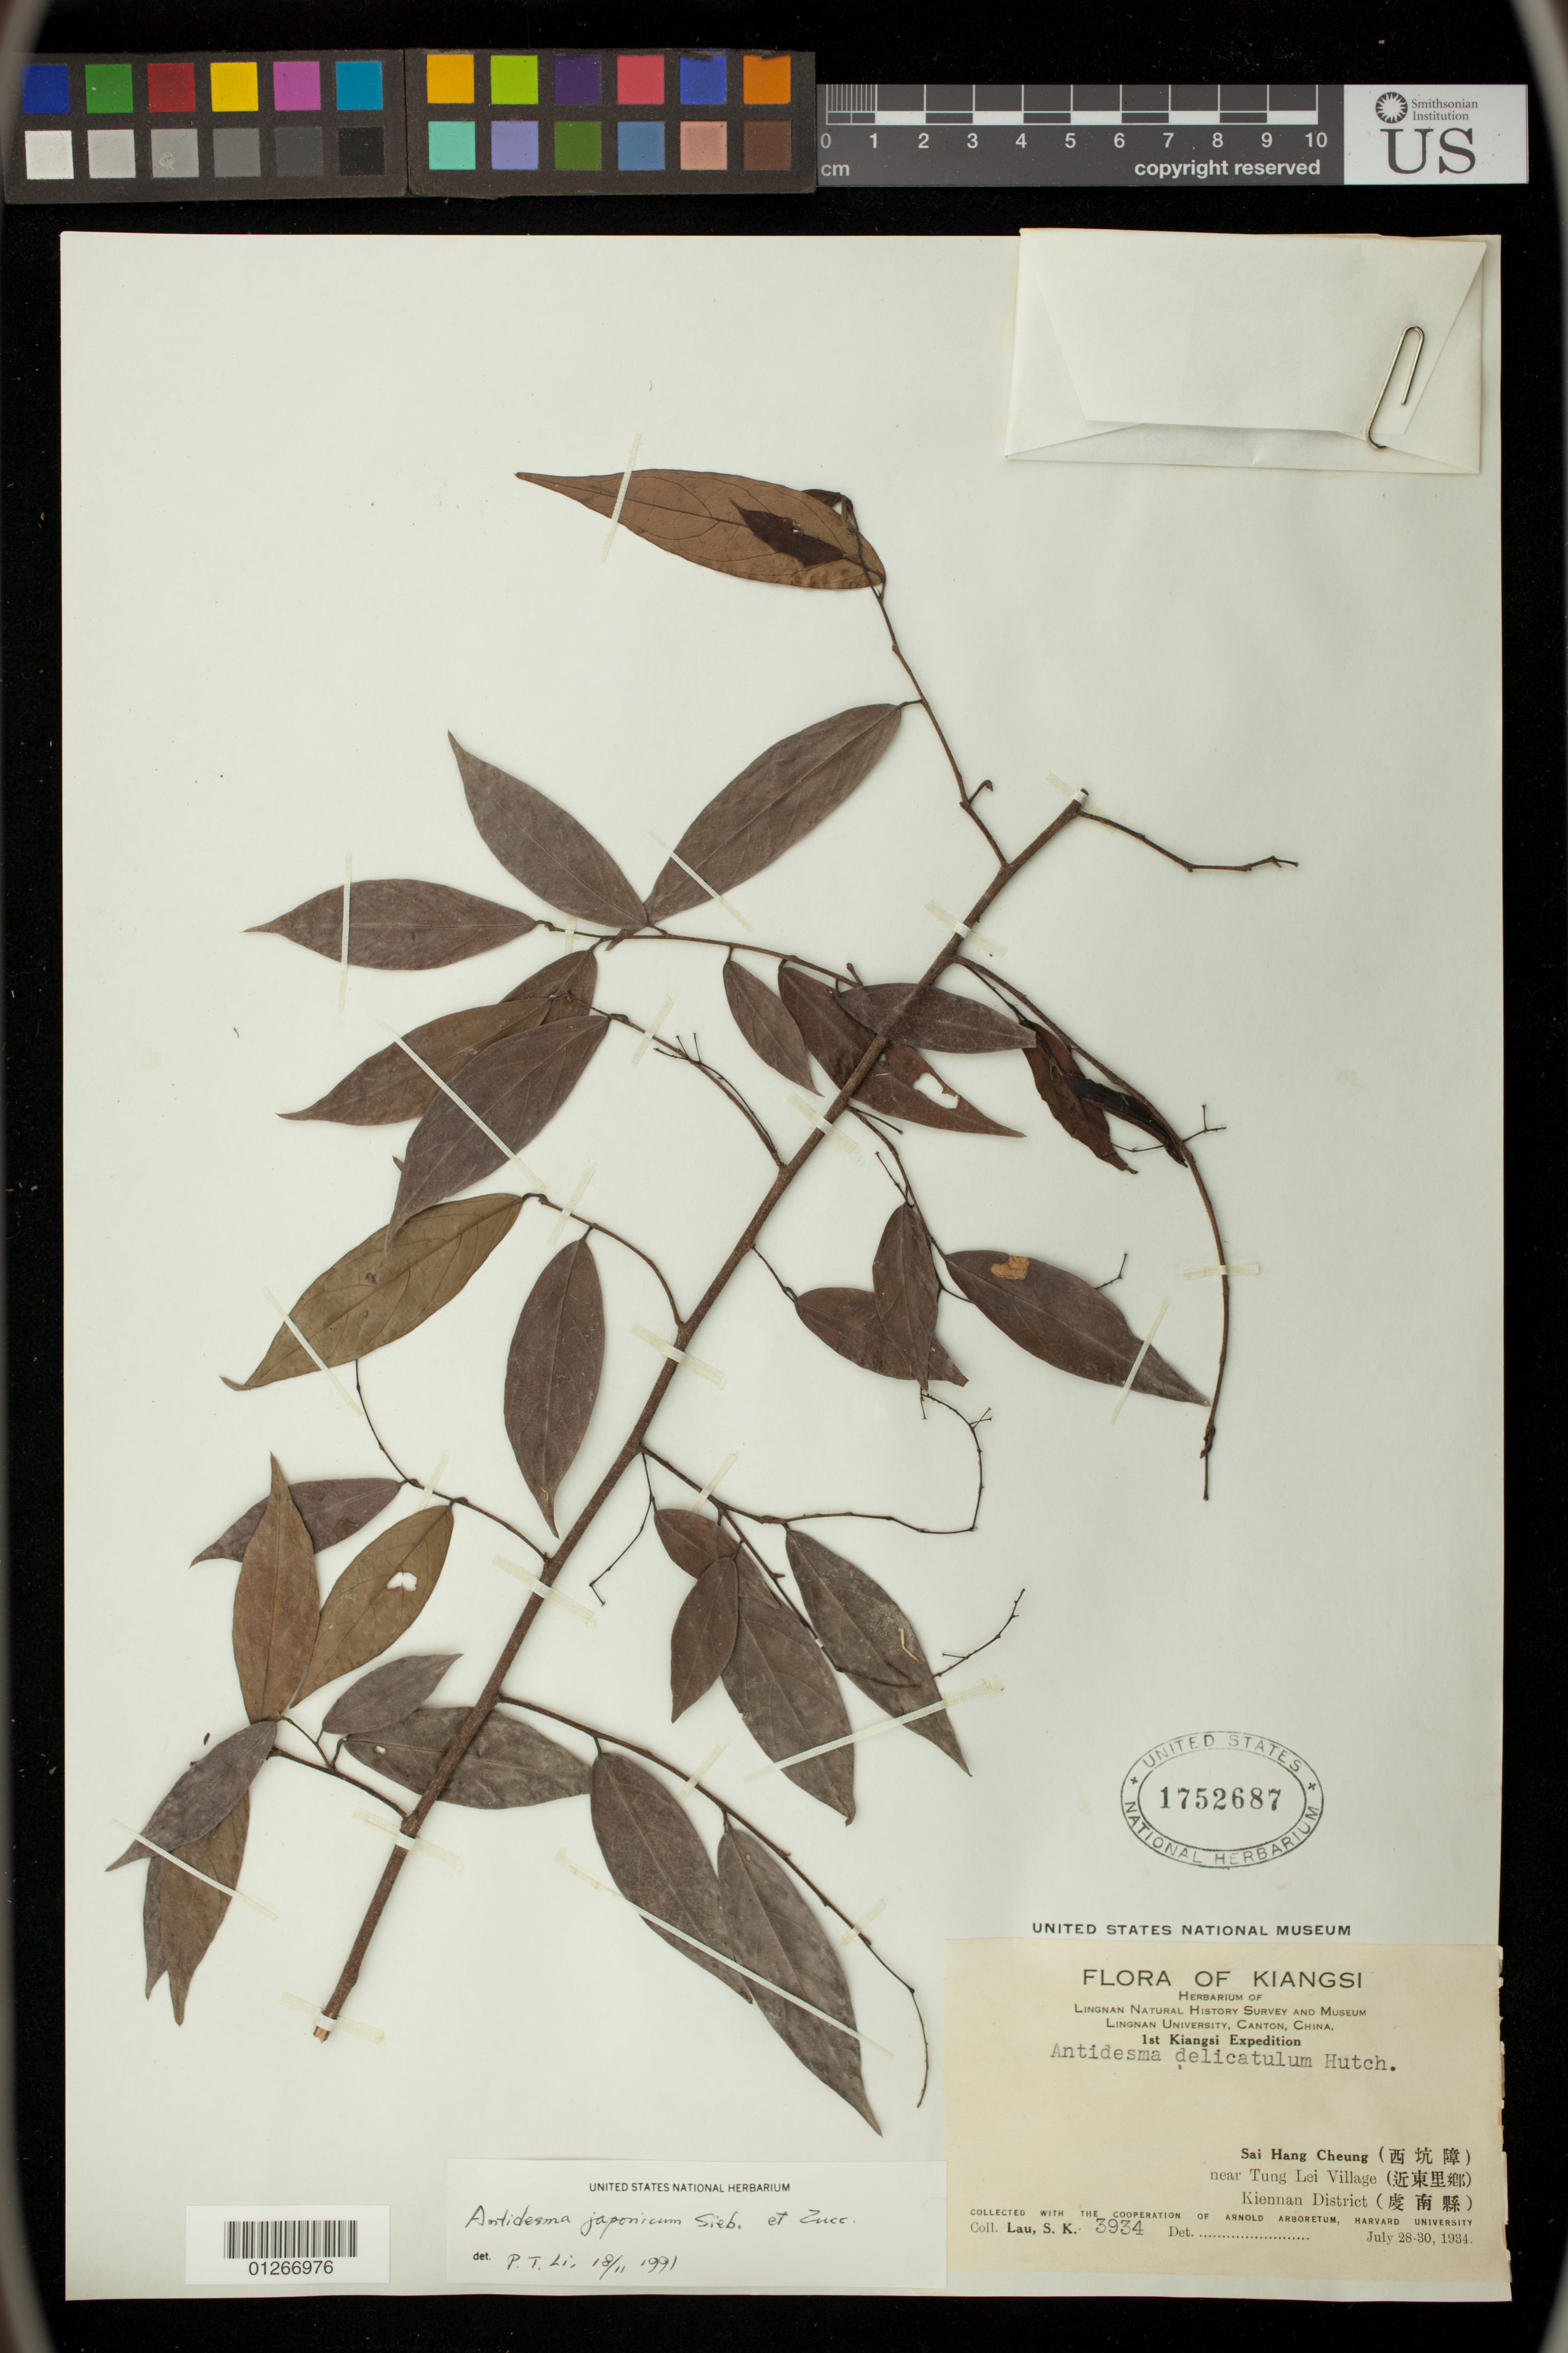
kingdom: Plantae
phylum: Tracheophyta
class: Magnoliopsida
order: Malpighiales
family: Phyllanthaceae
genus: Antidesma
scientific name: Antidesma japonicum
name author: Siebert & Zucc.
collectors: S. K. Lau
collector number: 3934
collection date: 1934-07-28/1934-07-30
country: China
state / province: Jiangxi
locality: Canton, Kiangsi,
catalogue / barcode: US 1752687